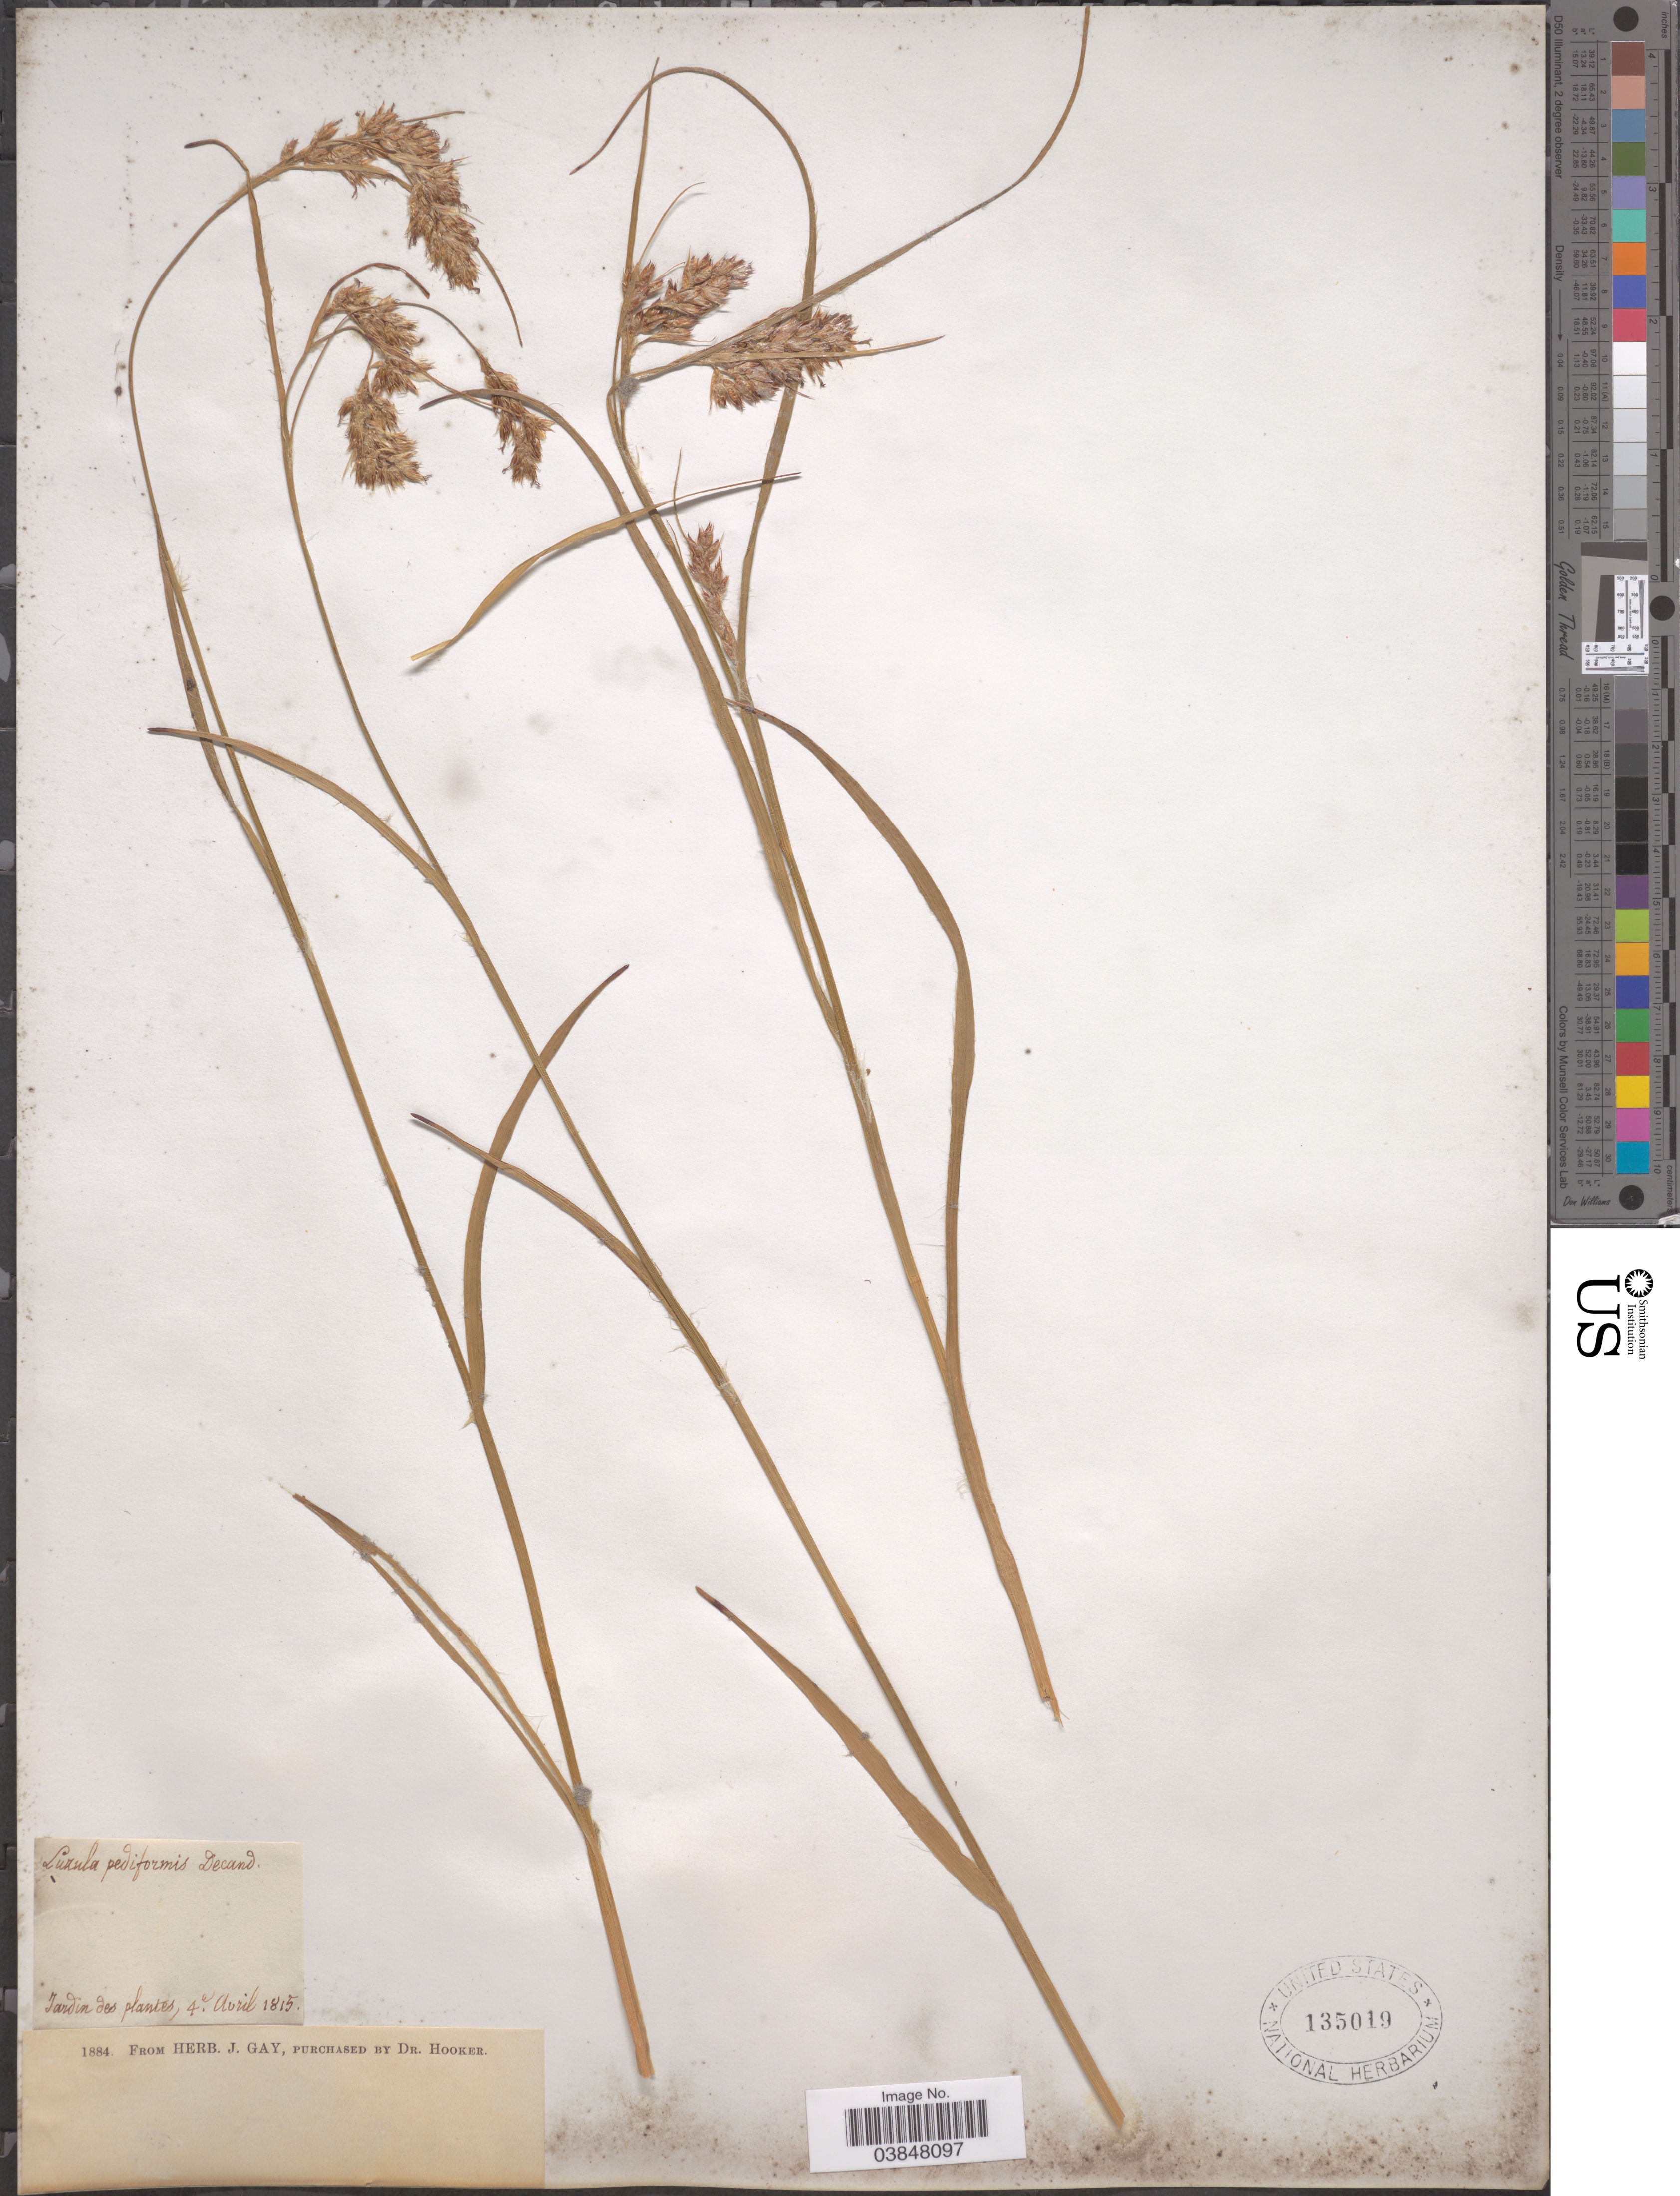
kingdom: Plantae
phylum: Tracheophyta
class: Liliopsida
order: Poales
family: Juncaceae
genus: Luzula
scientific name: Luzula nutans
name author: Duval-Jouve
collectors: ex herb. J. Gay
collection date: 1815-04-04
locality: Jardin des plantes.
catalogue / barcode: US 135019